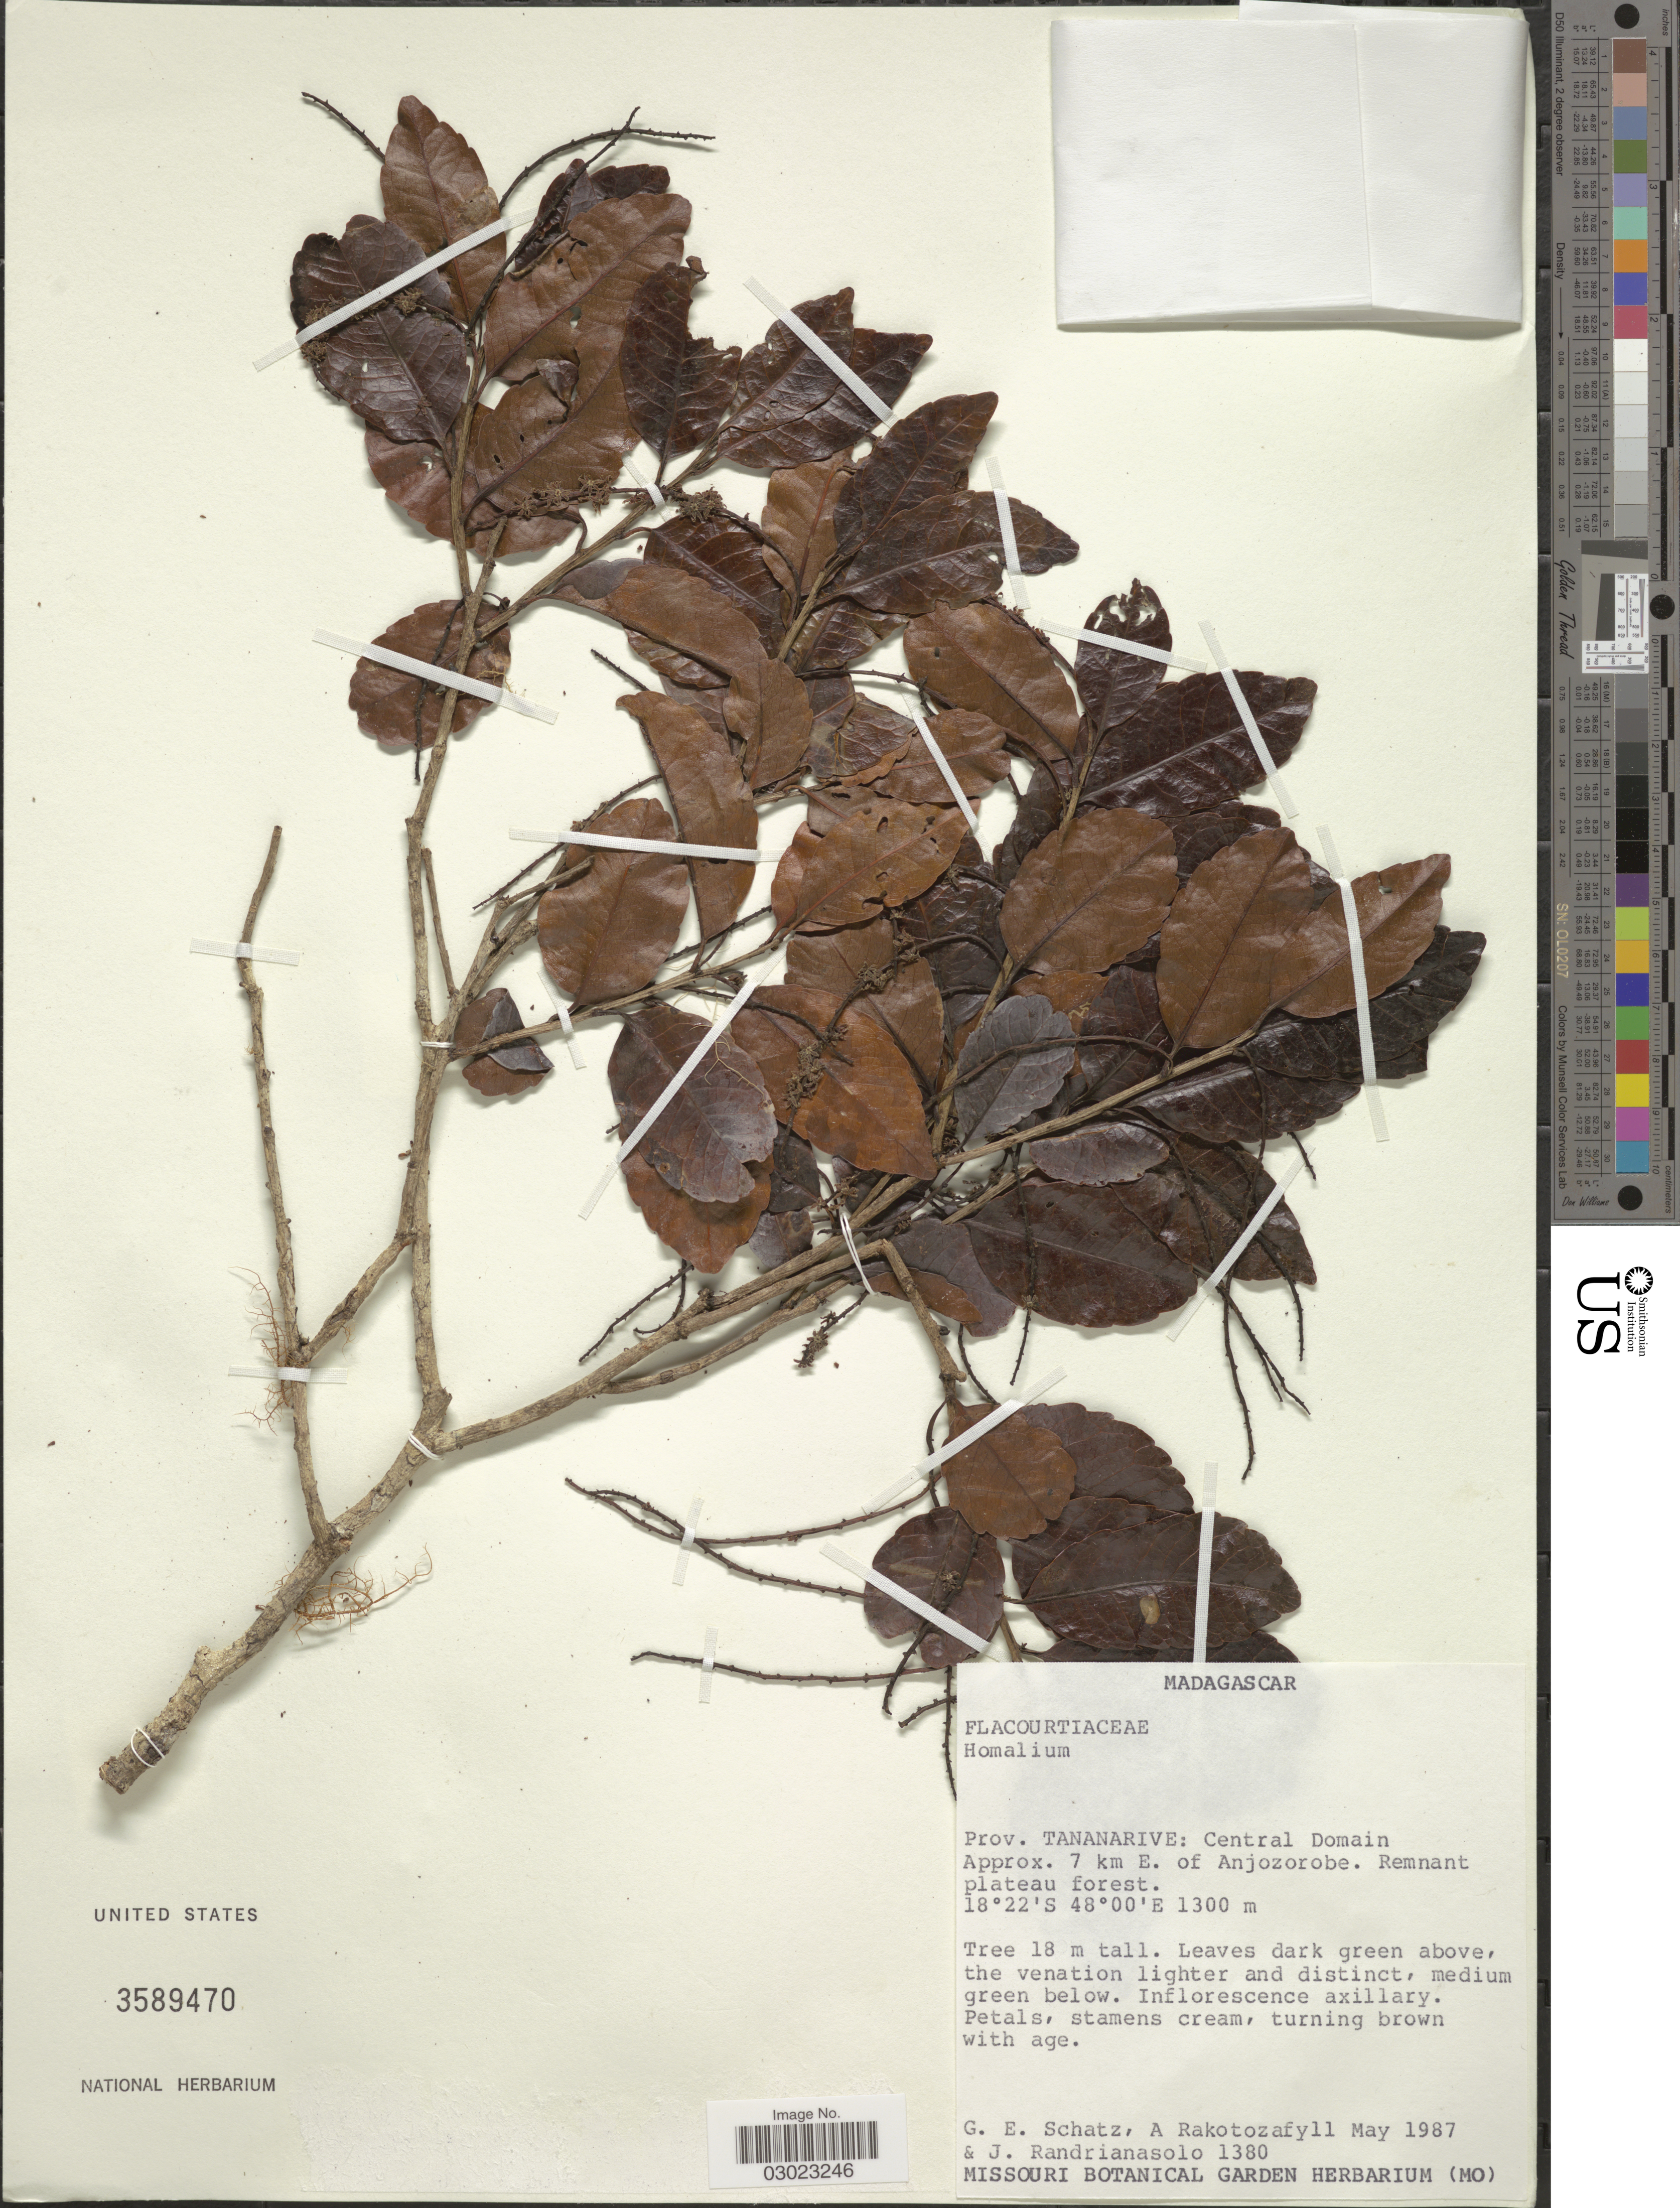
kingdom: Plantae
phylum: Tracheophyta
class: Magnoliopsida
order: Malpighiales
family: Salicaceae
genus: Homalium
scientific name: Homalium sp.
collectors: G. Schatz, A. Rakotozafy & J. Randrianasolo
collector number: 1380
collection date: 1987-05-11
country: Madagascar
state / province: Analamanga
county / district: Anjozorobe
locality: Prov. Tananarive: Central Domain Approx. 7 km E. of Anjozorobe.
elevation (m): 1300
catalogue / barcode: US 3589470